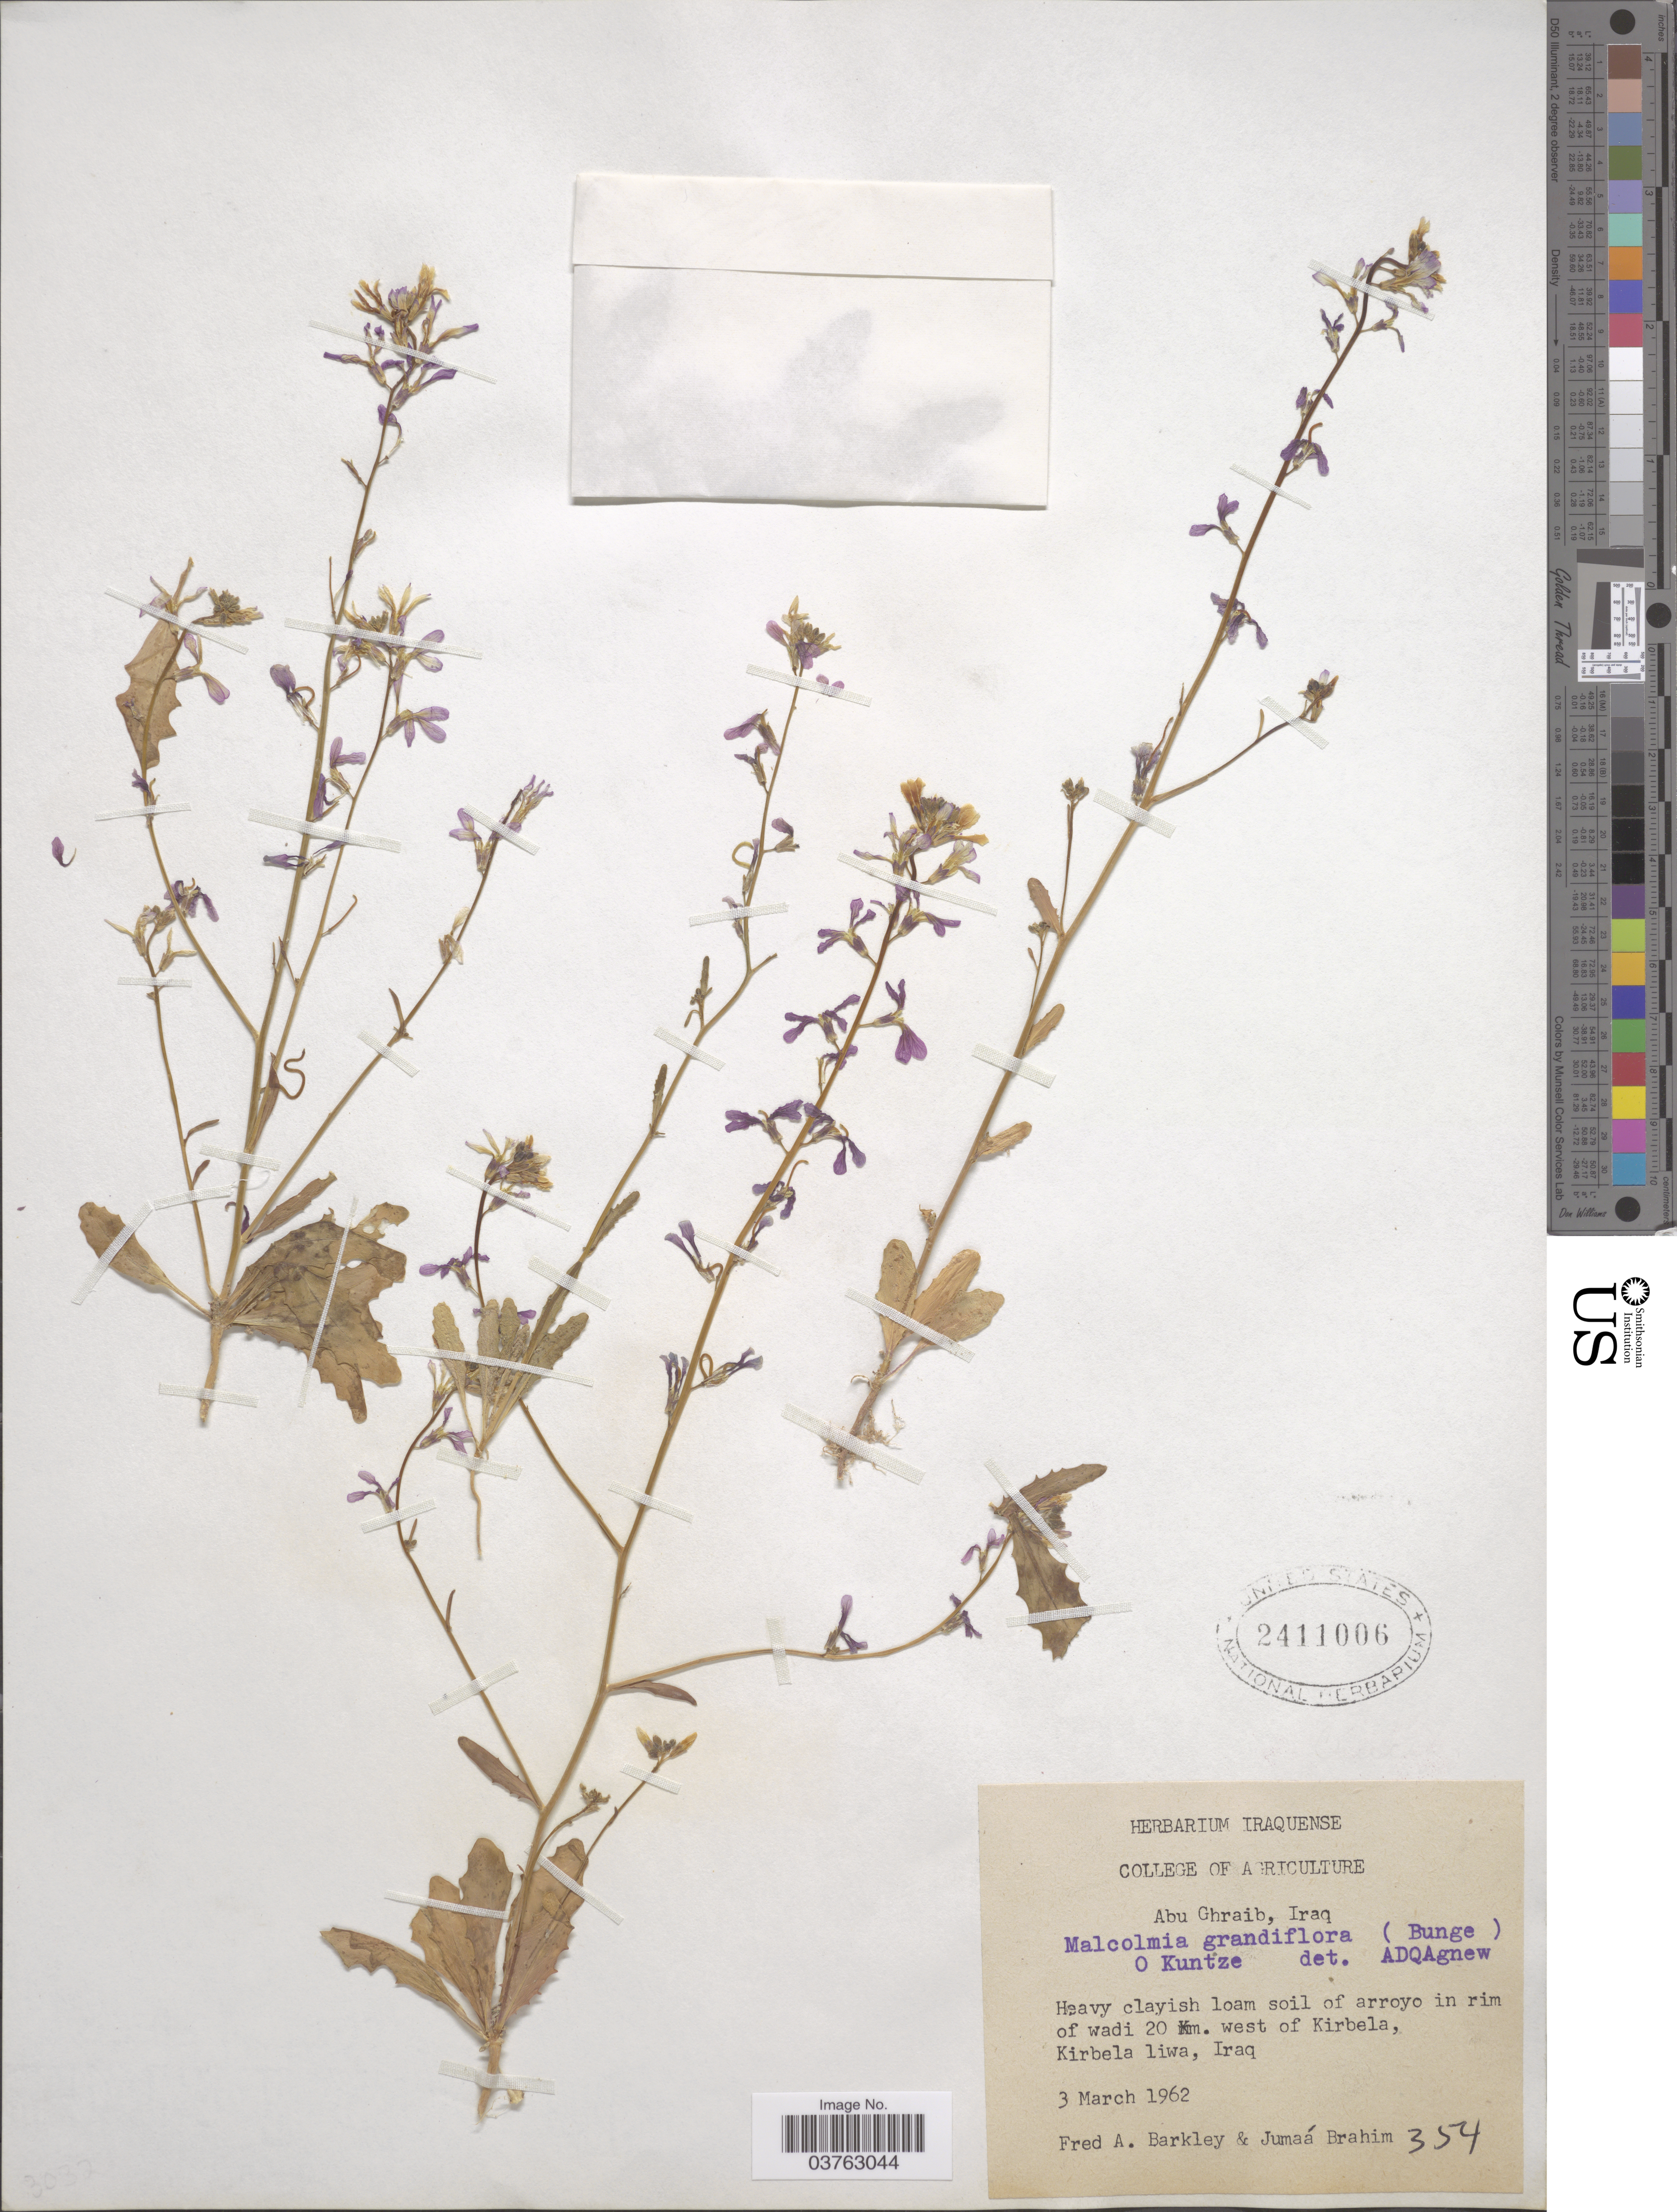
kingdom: Plantae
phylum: Tracheophyta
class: Magnoliopsida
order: Brassicales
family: Brassicaceae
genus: Malcolmia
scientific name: Malcolmia grandiflora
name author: Kuntze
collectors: F. A. Barkley & Brahim M., J.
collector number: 354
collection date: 1962-03-03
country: Iraq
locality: Abu Ghraib. Heavy clayish loam soil of arroyo in rim of wadi 20 Km. west of Kirbela, Kirbela liwa.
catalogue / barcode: US 2411006